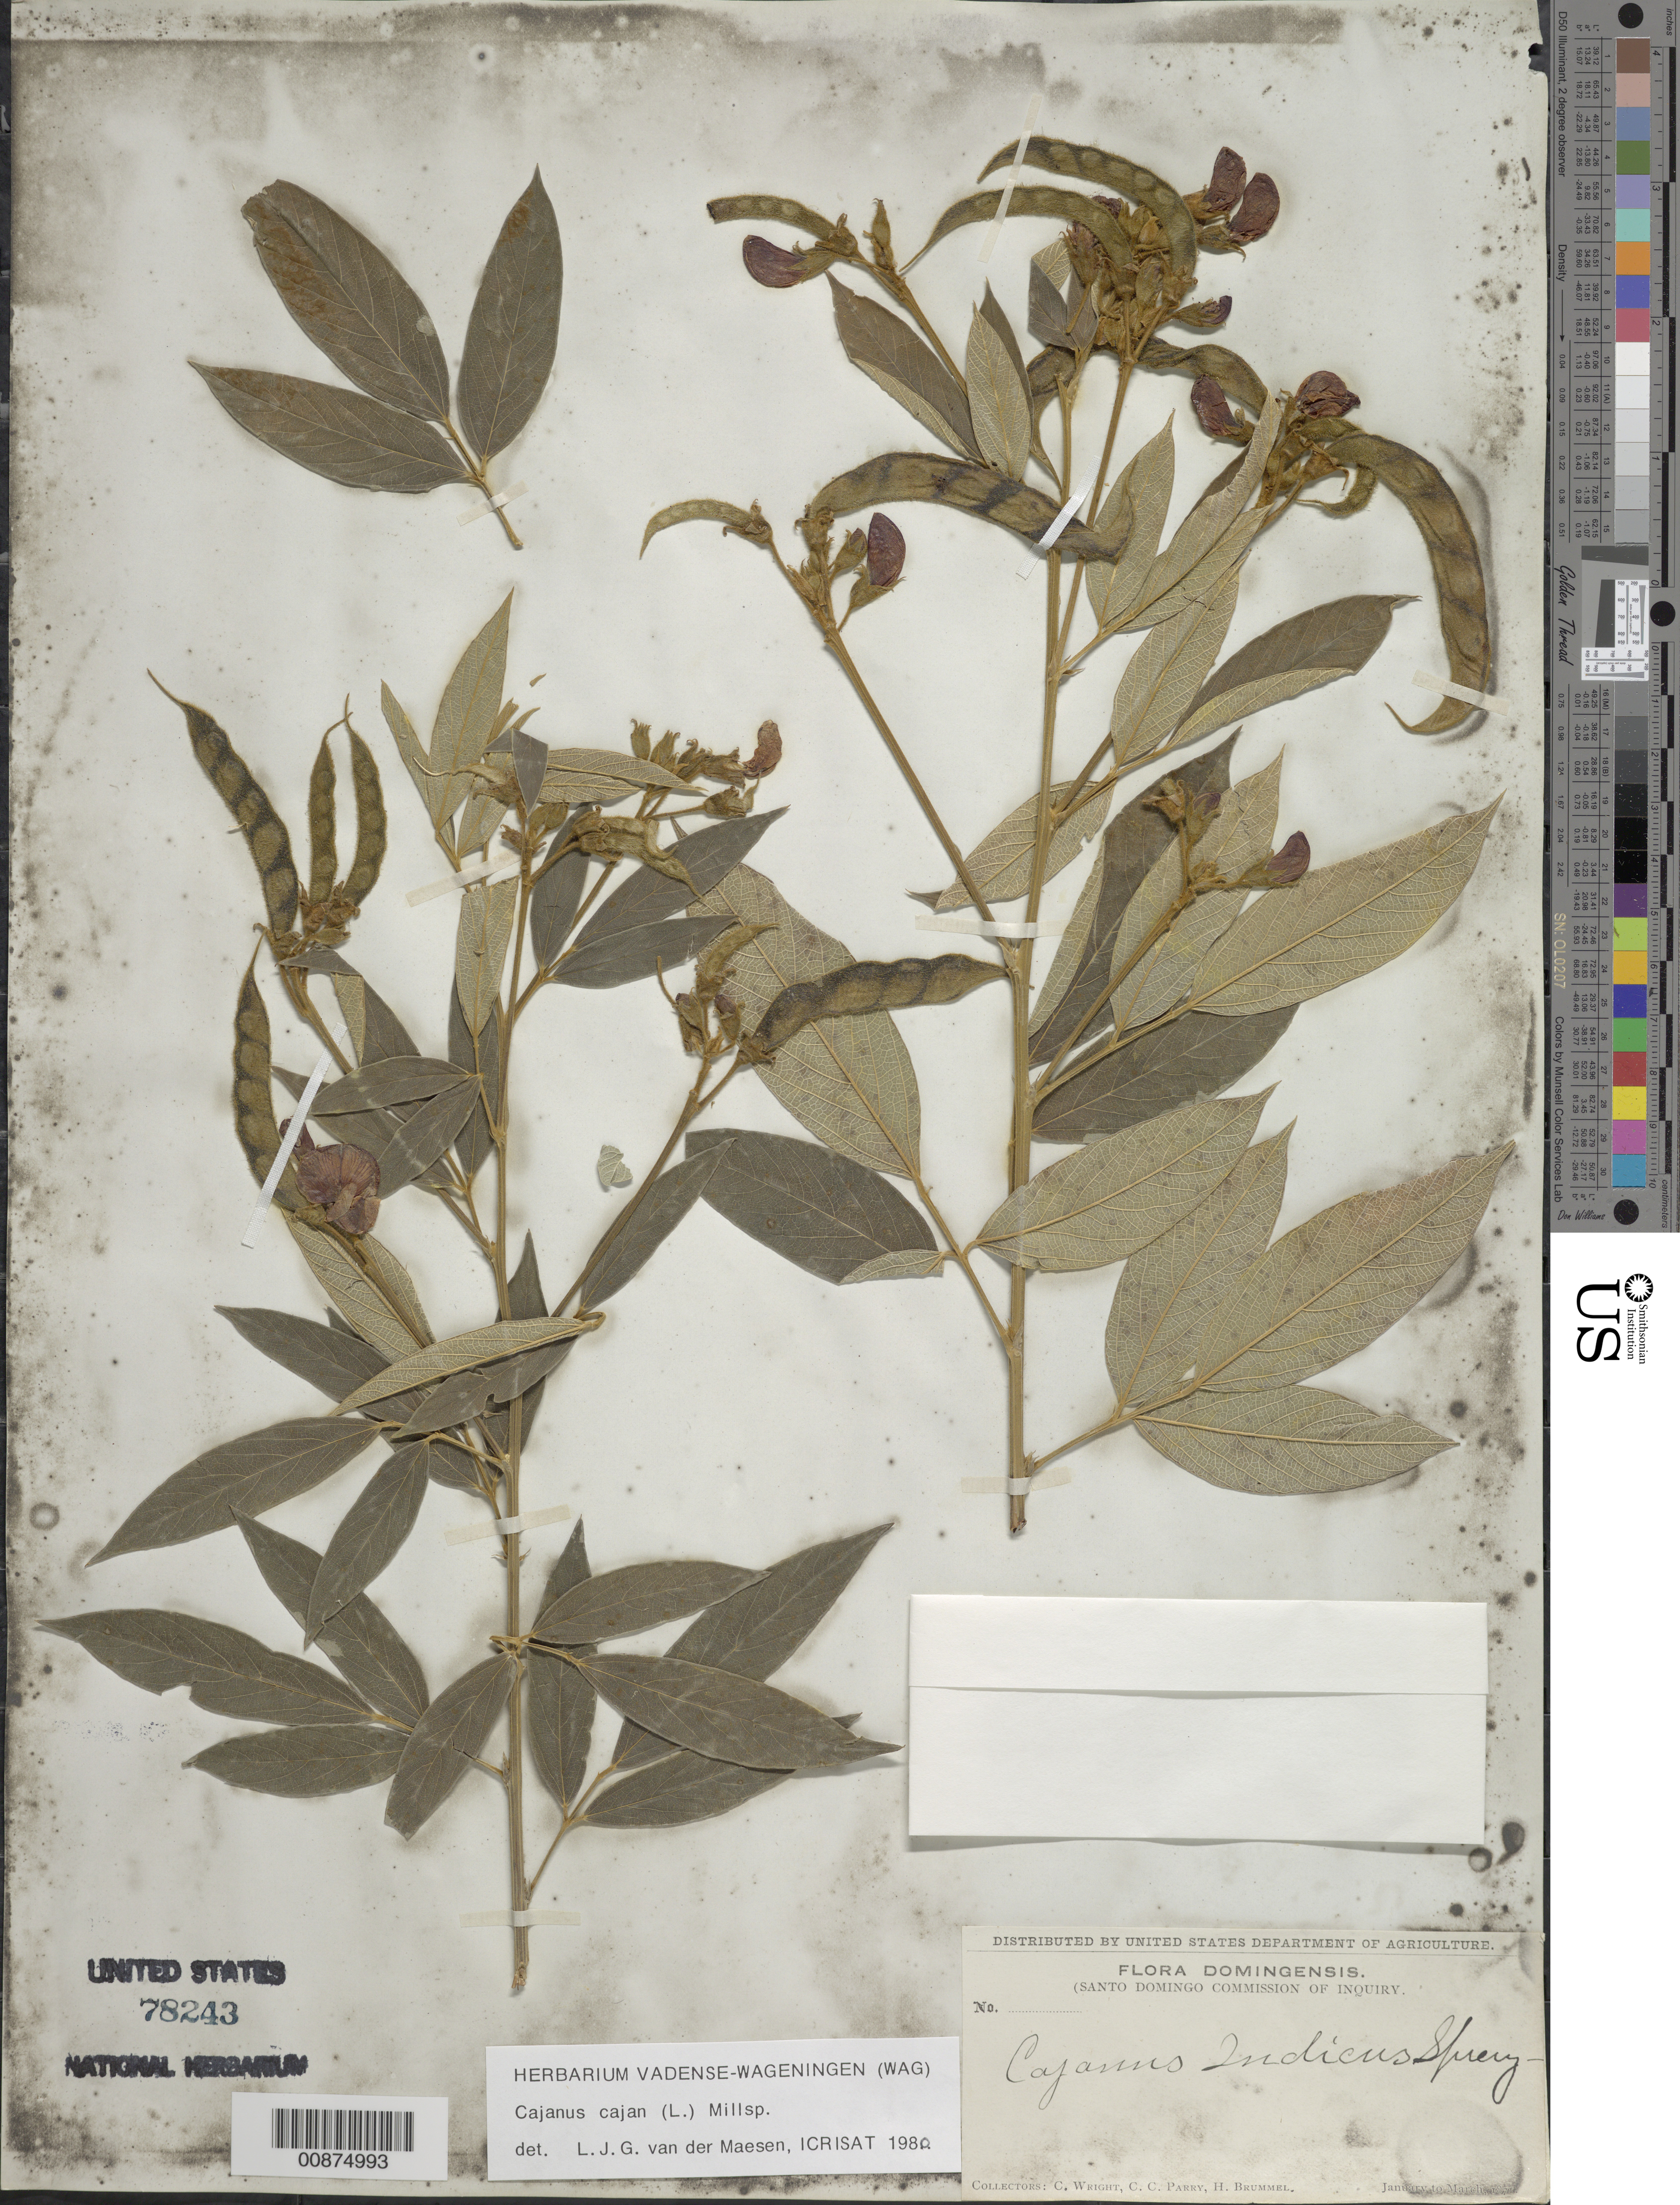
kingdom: Plantae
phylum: Tracheophyta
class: Magnoliopsida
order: Fabales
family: Fabaceae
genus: Cajanus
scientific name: Cajanus cajan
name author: (L.) Huth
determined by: Van Der Maesen, L. J. G., (WAG), Wageningen University (Netherlands)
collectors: C. Wright, C. C. Parry & H. Brummel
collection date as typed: Jan 1871 to -- Mar 1871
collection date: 1871-01/1871-03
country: Dominican Republic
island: Hispaniola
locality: Dominican Republic.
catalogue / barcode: US 78243